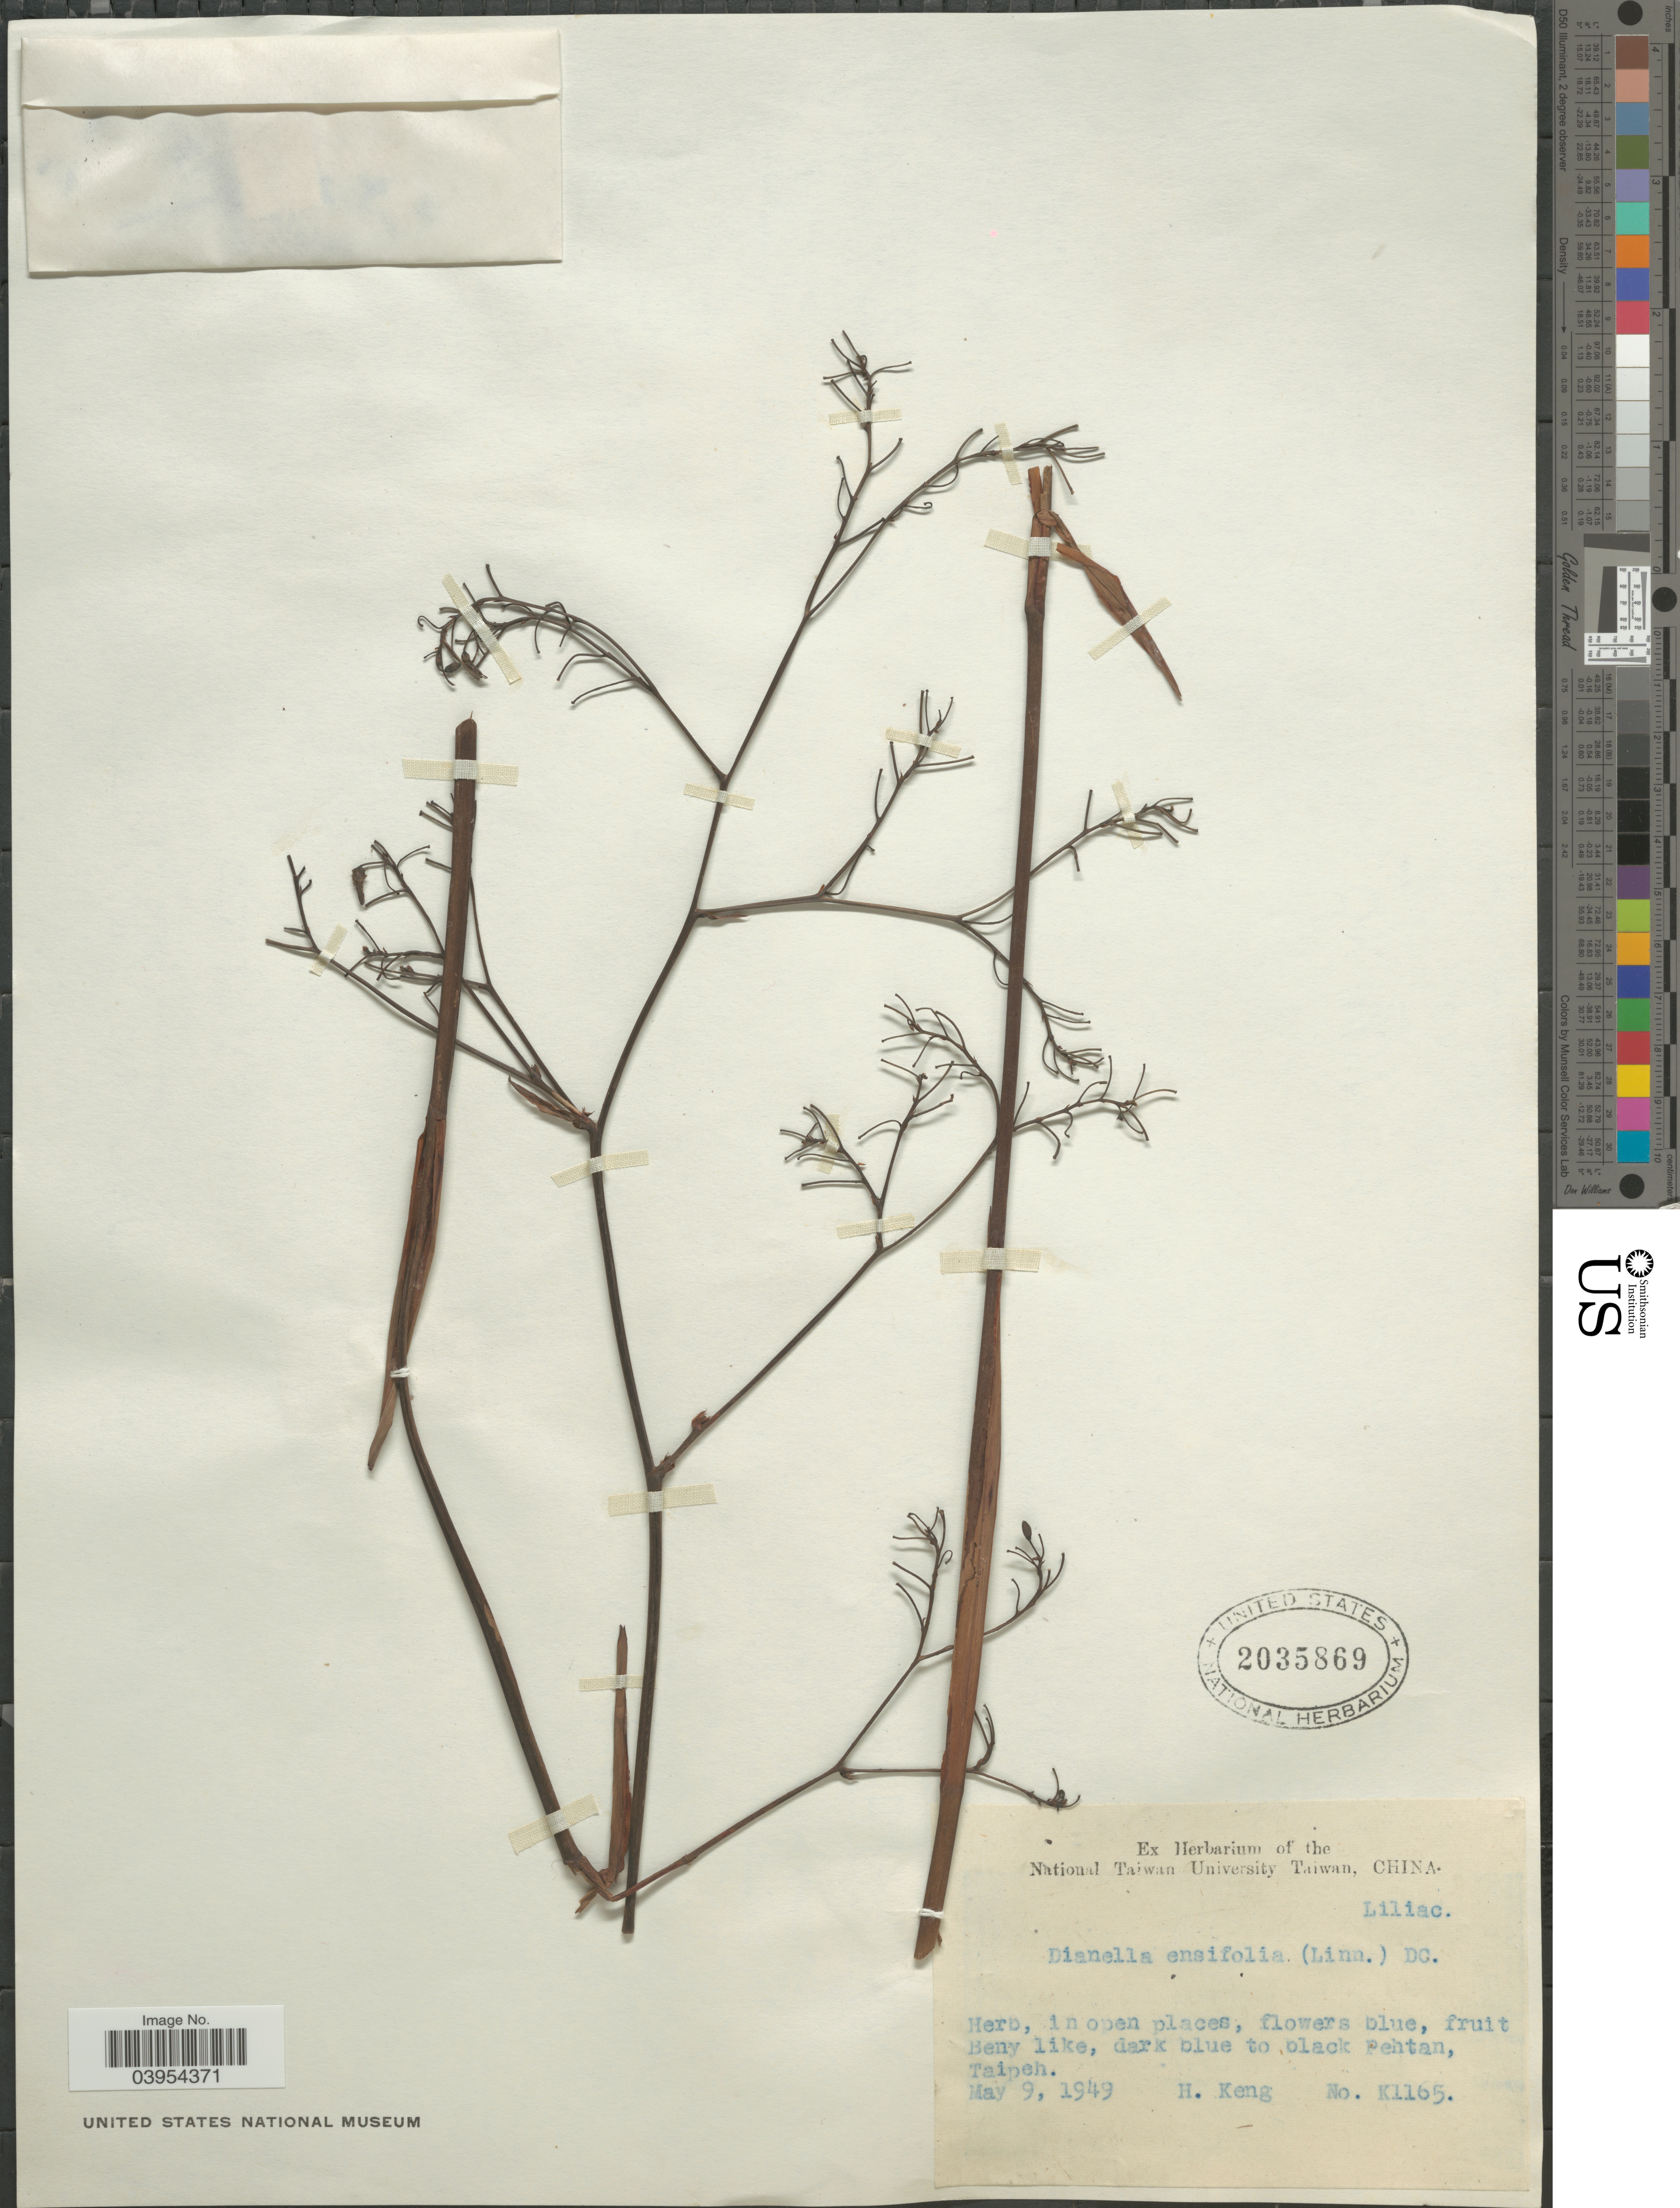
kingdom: Plantae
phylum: Tracheophyta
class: Liliopsida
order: Asparagales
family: Asphodelaceae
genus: Dianella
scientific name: Dianella ensifolia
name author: (L.) DC.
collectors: H. Keng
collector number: K1165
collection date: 1949-05-09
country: Taiwan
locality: Taipeh.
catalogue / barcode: US 2035869